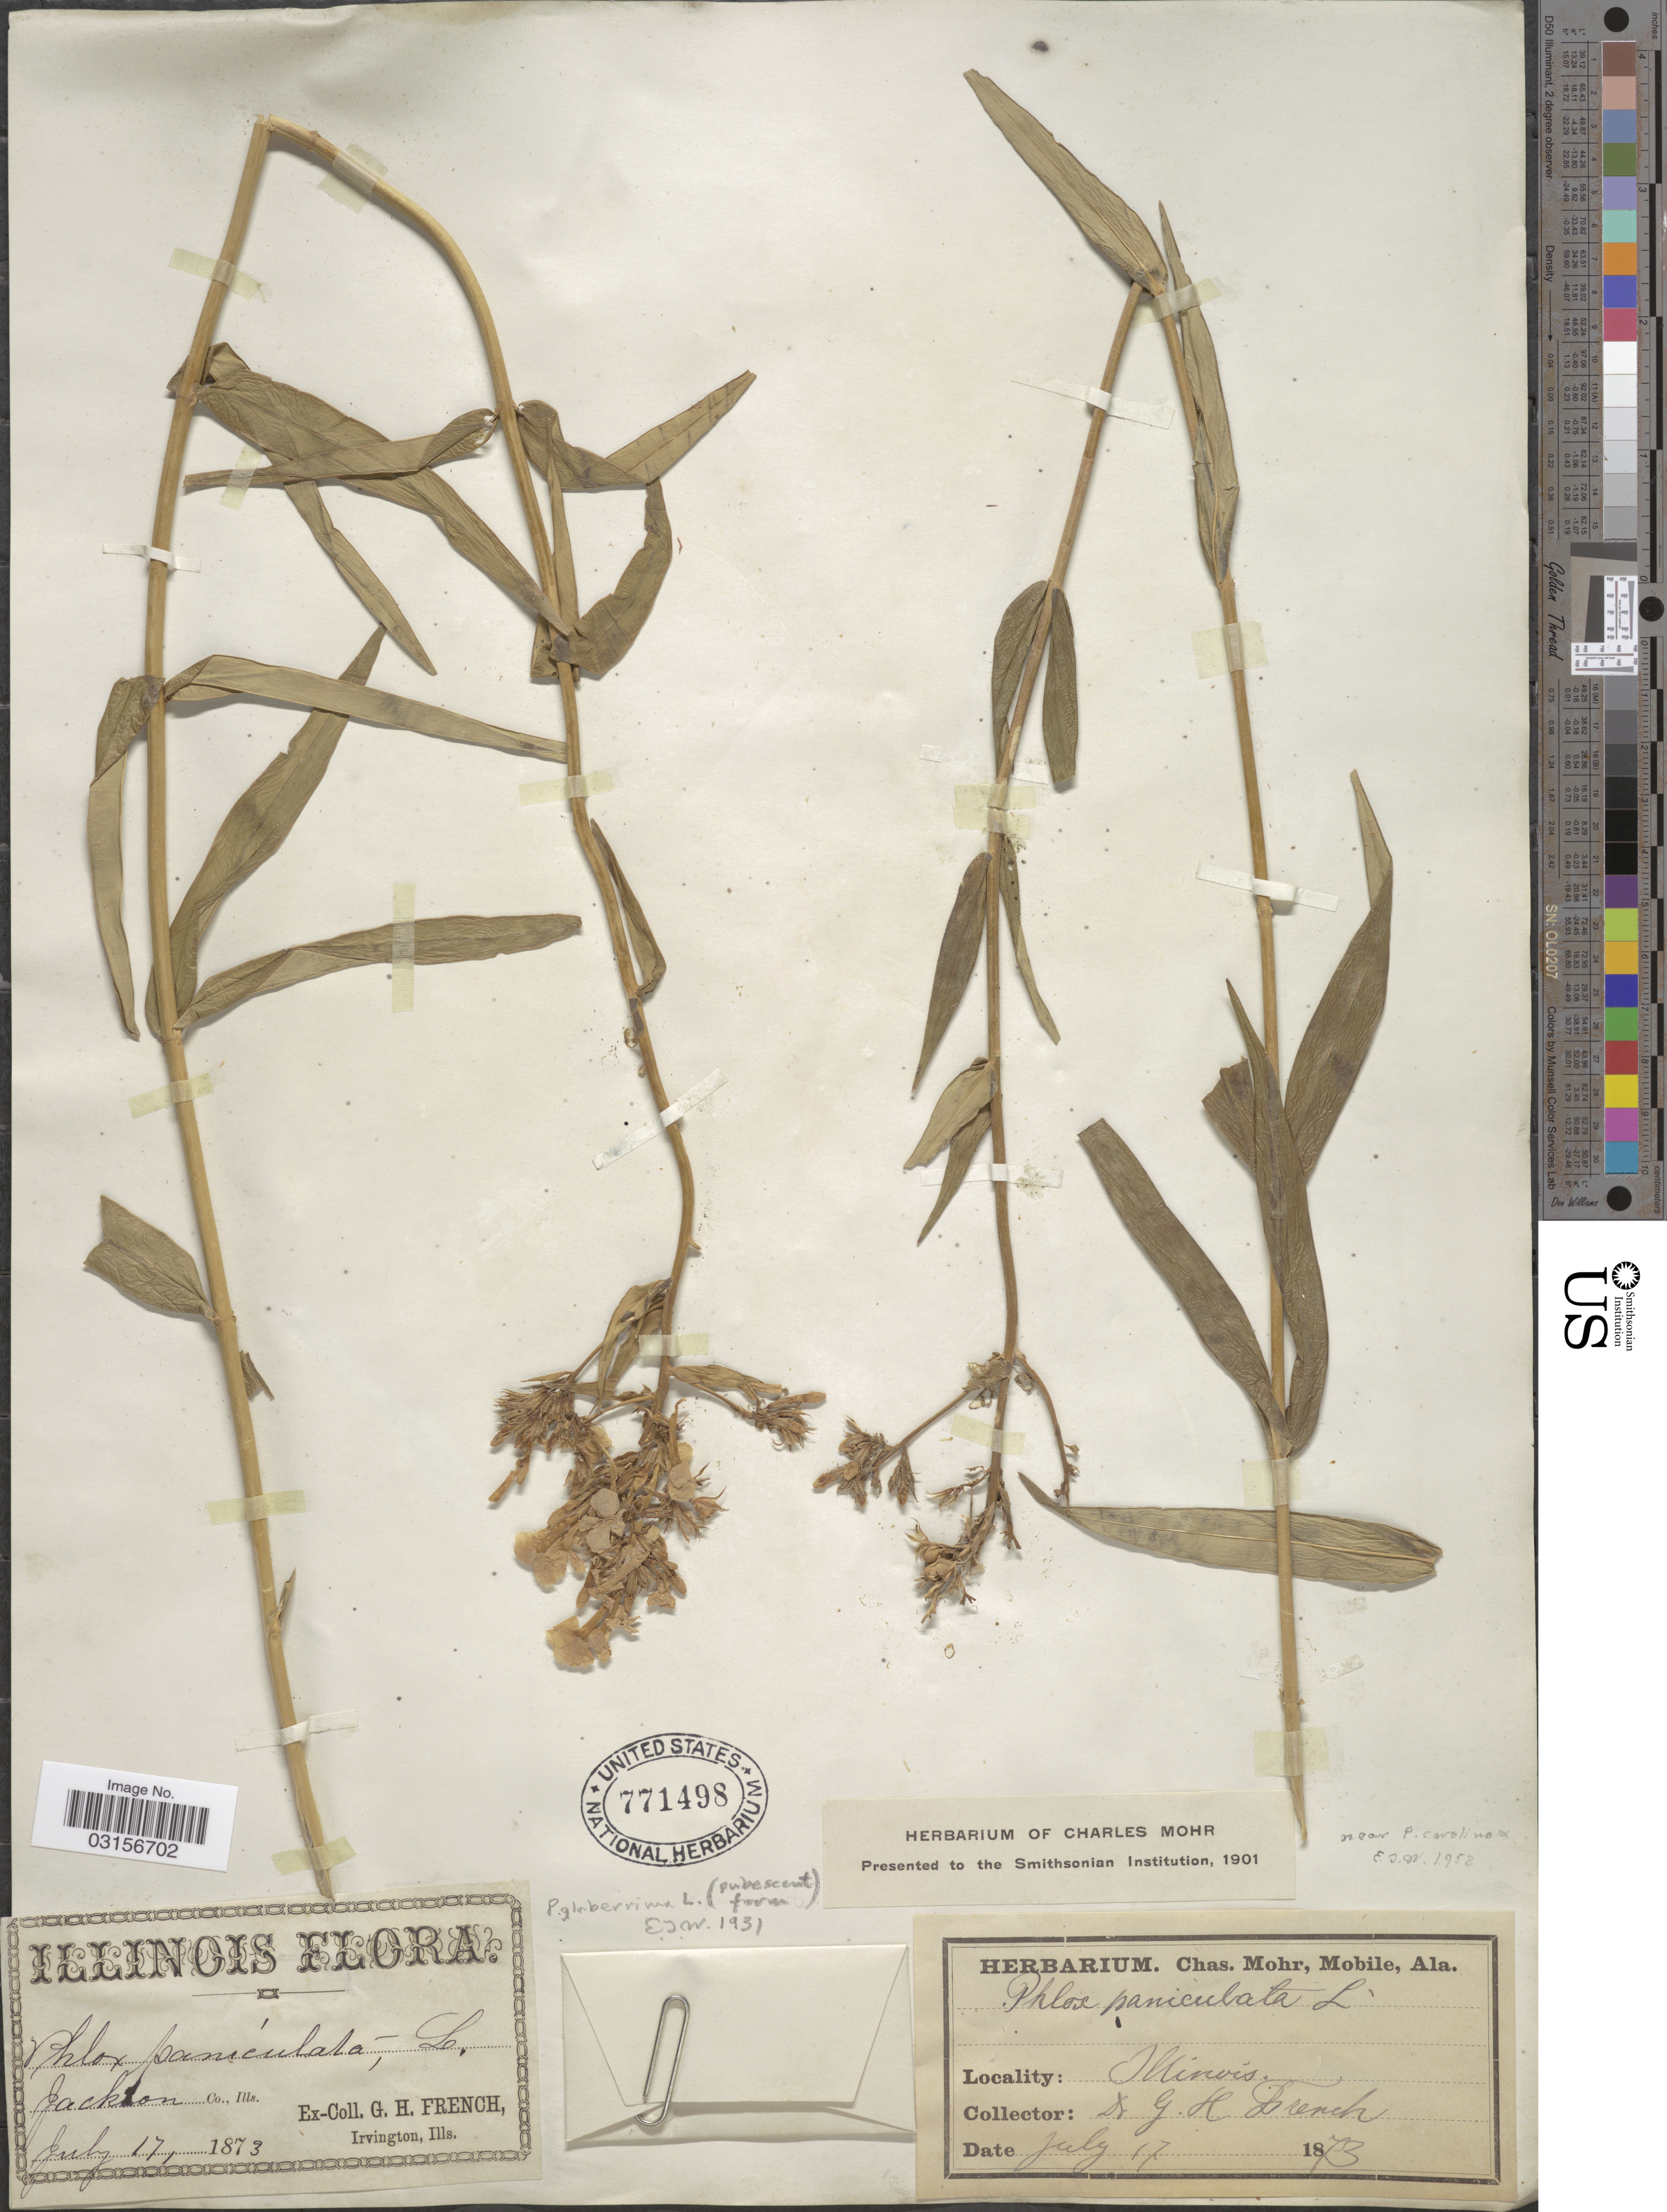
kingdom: Plantae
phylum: Tracheophyta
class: Magnoliopsida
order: Ericales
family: Polemoniaceae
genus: Phlox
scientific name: Phlox carolina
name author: L.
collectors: G. H. French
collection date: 1873-07-17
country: United States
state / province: Illinois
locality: Jackson Co.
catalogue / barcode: US 771498